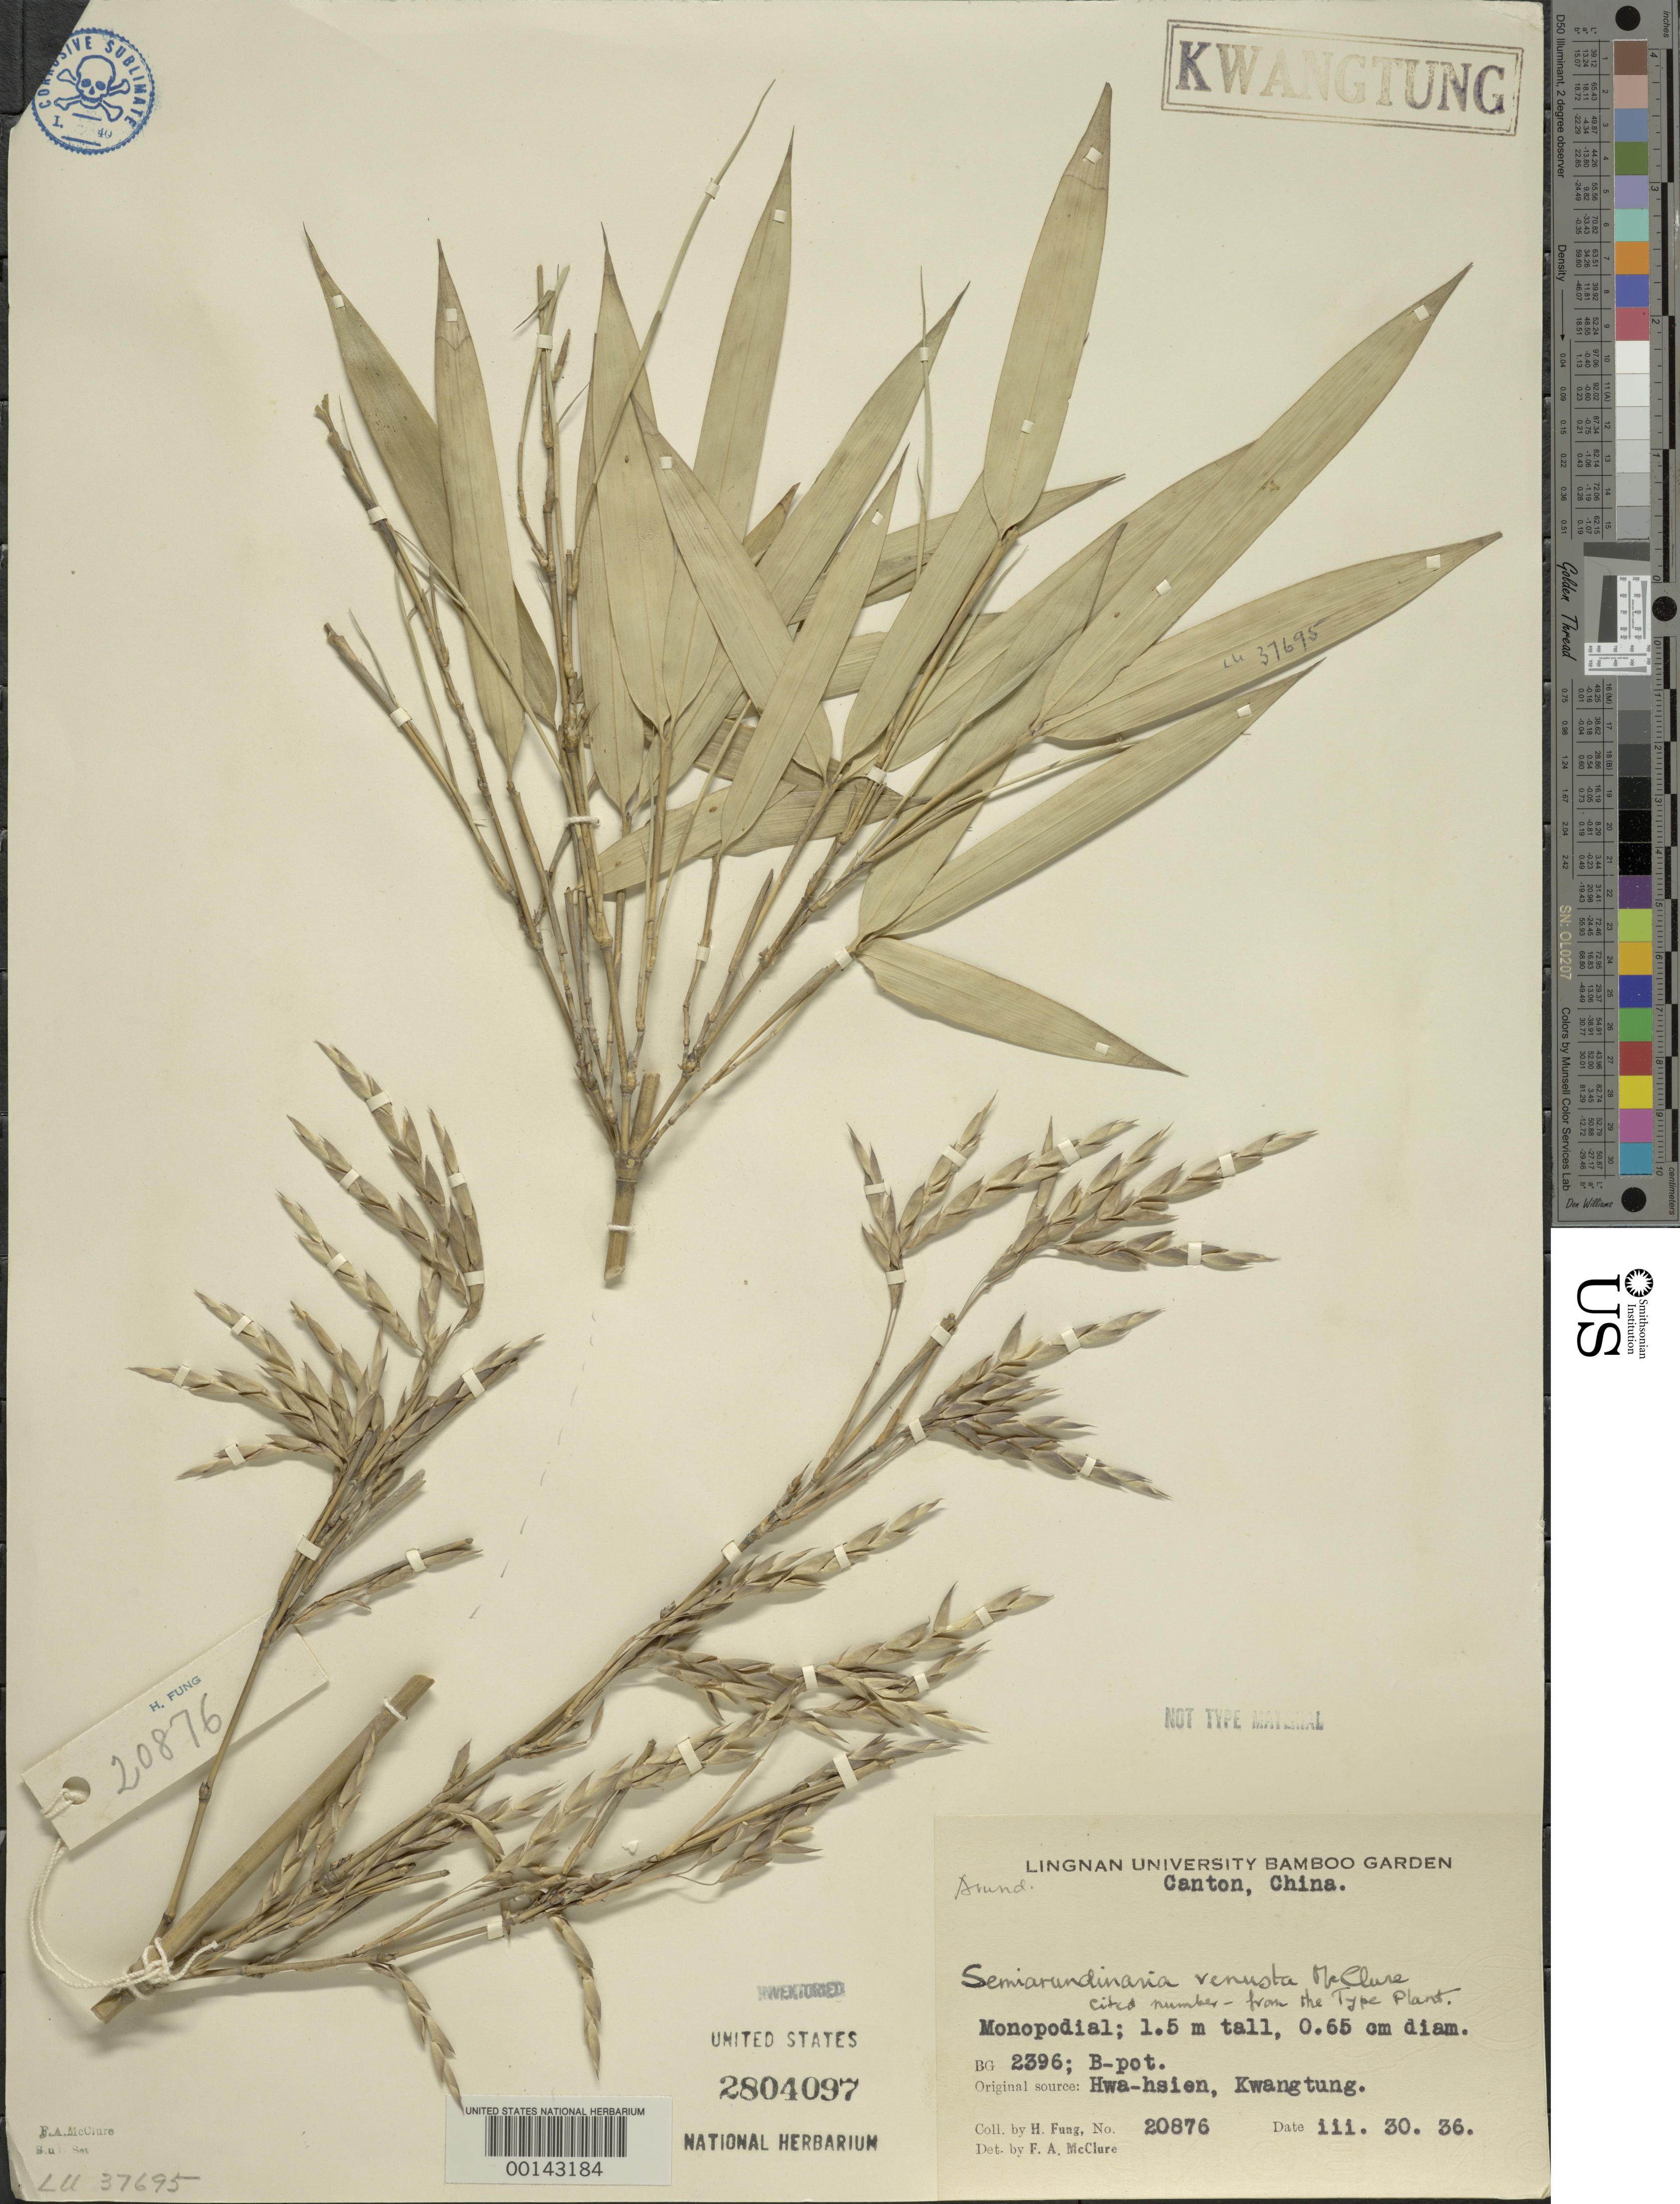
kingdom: Plantae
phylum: Tracheophyta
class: Liliopsida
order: Poales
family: Poaceae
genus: Semiarundinaria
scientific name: Semiarundinaria venusta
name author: McClure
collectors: H. L. Fung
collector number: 20876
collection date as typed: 30 Mar 1936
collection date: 1936-03-30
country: China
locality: Lingnan univ. b.g.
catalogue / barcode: US 2804097